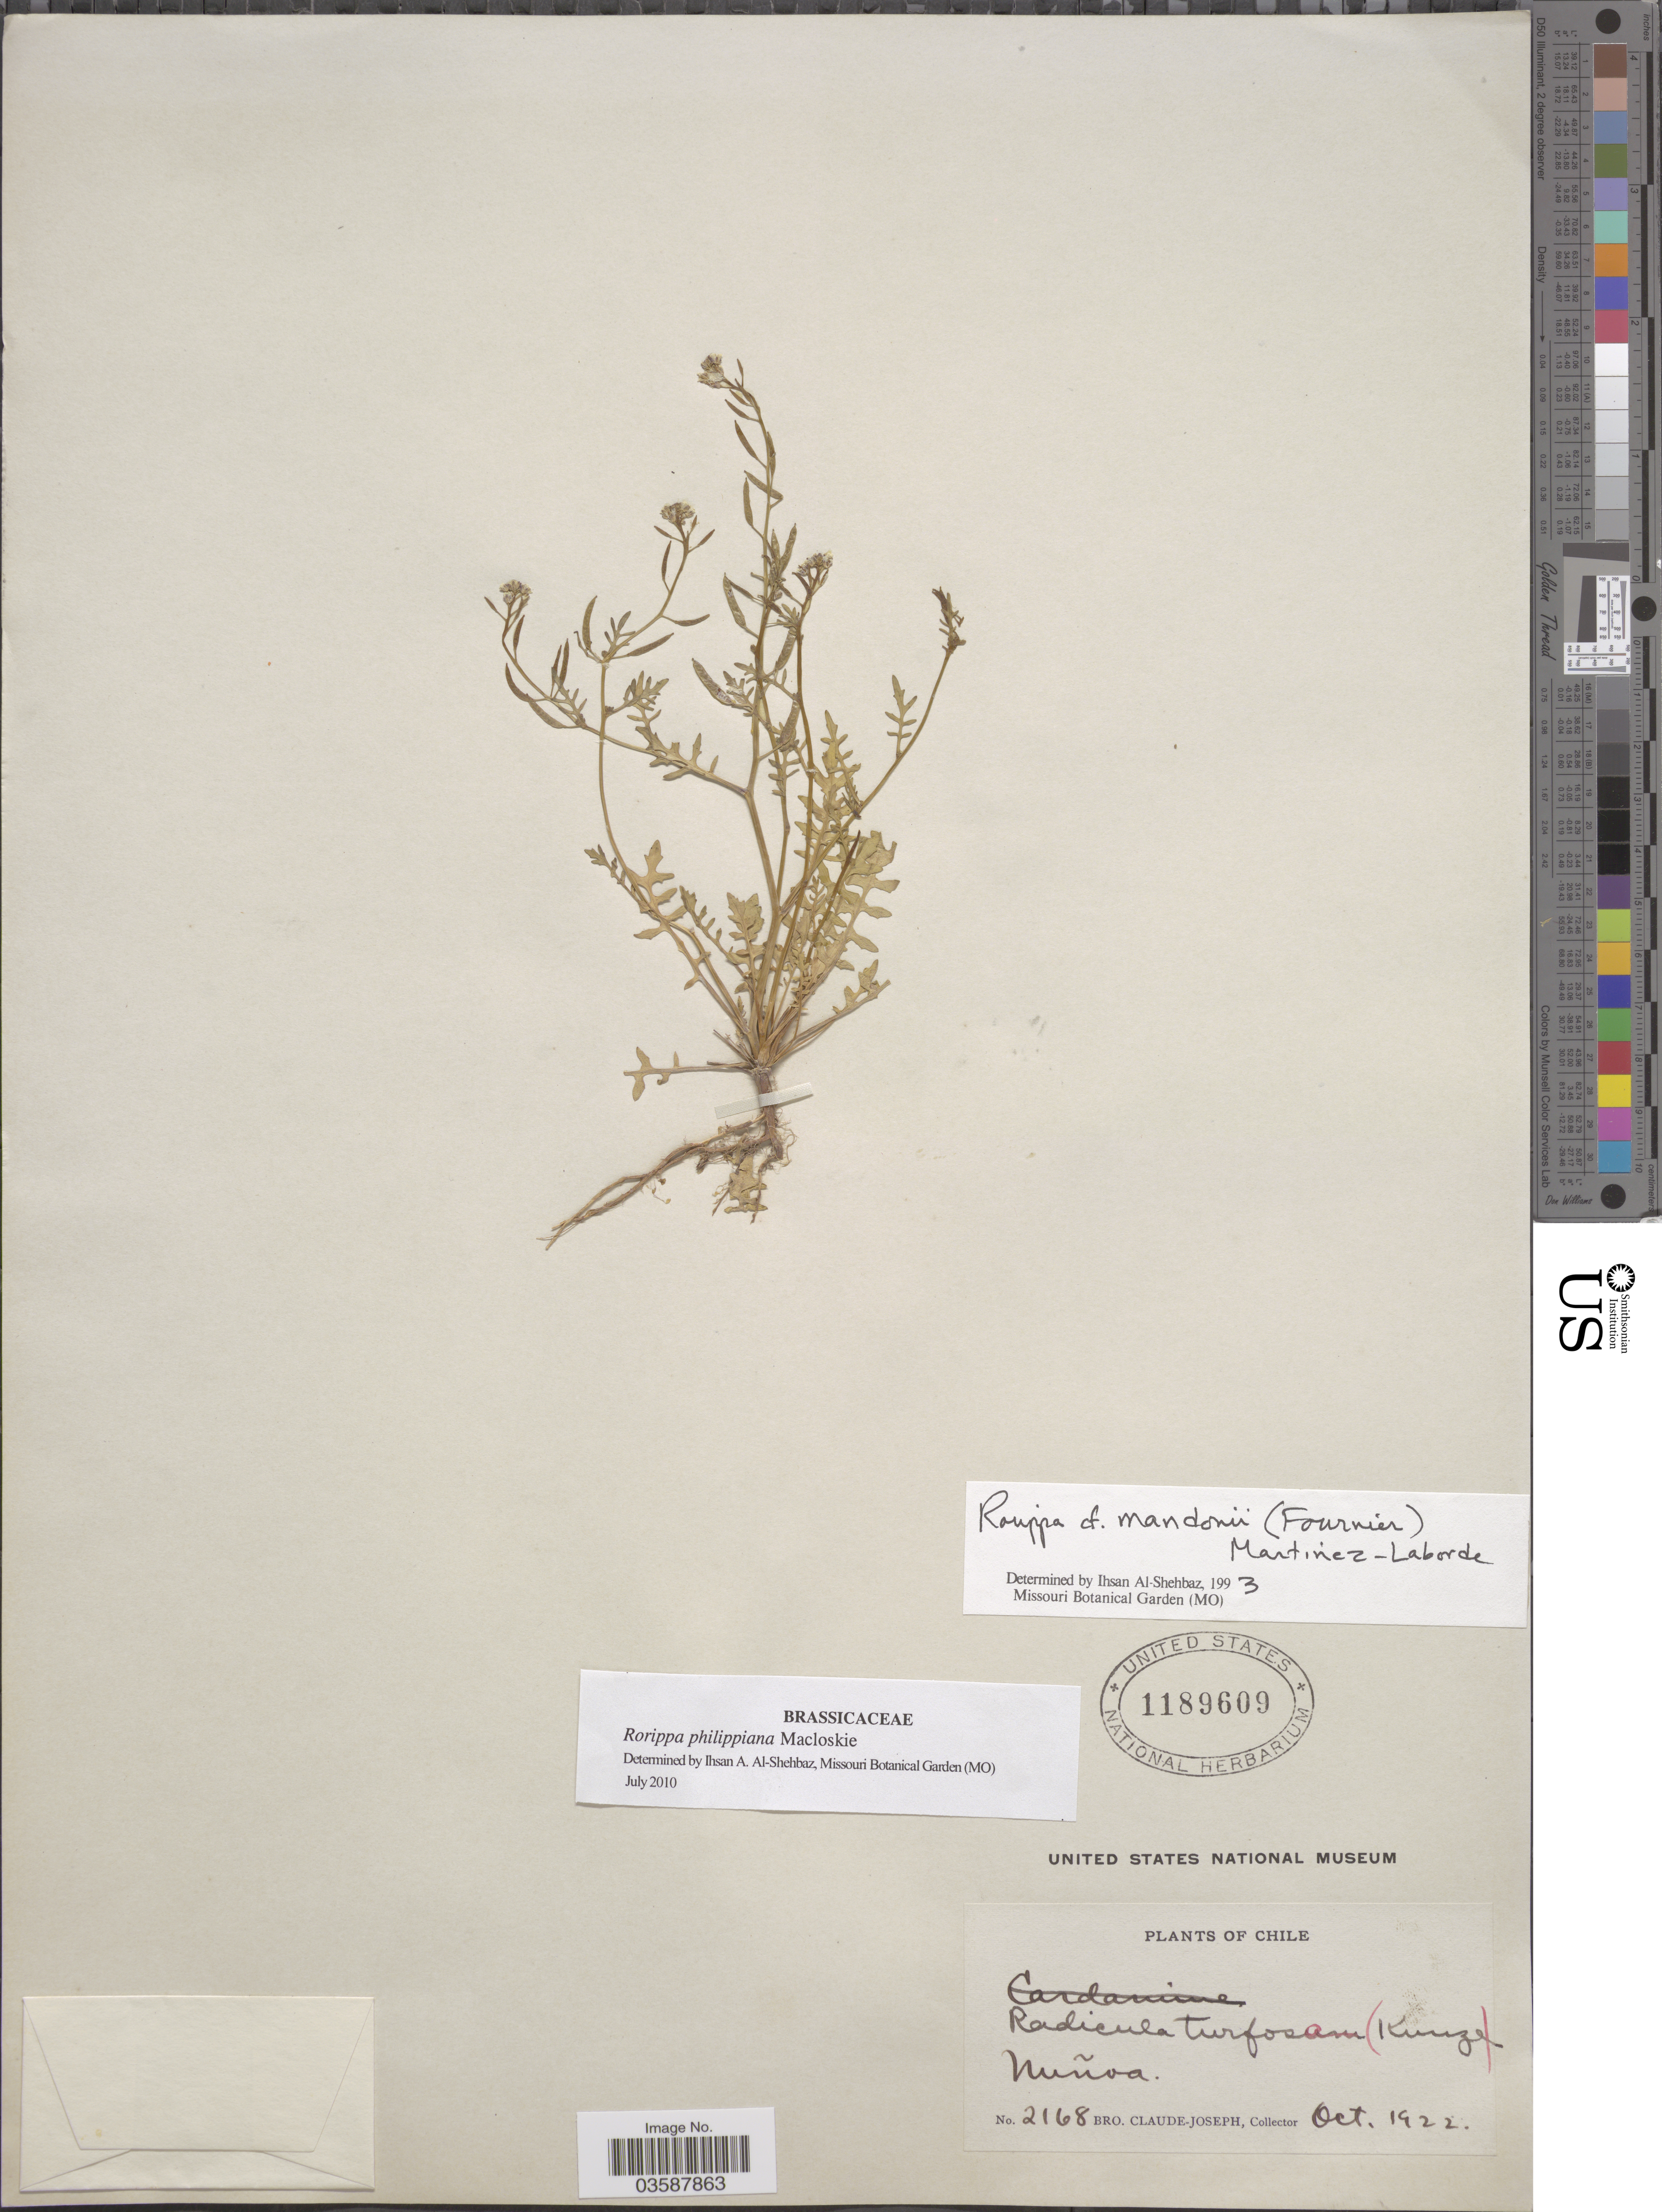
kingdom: Plantae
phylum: Tracheophyta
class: Magnoliopsida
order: Brassicales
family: Brassicaceae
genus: Rorippa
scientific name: Rorippa philippiana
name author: Macloskie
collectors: Bro. Claude-Joseph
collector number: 2168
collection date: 1922-10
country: Chile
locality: Nuñoa.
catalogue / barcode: US 1189609